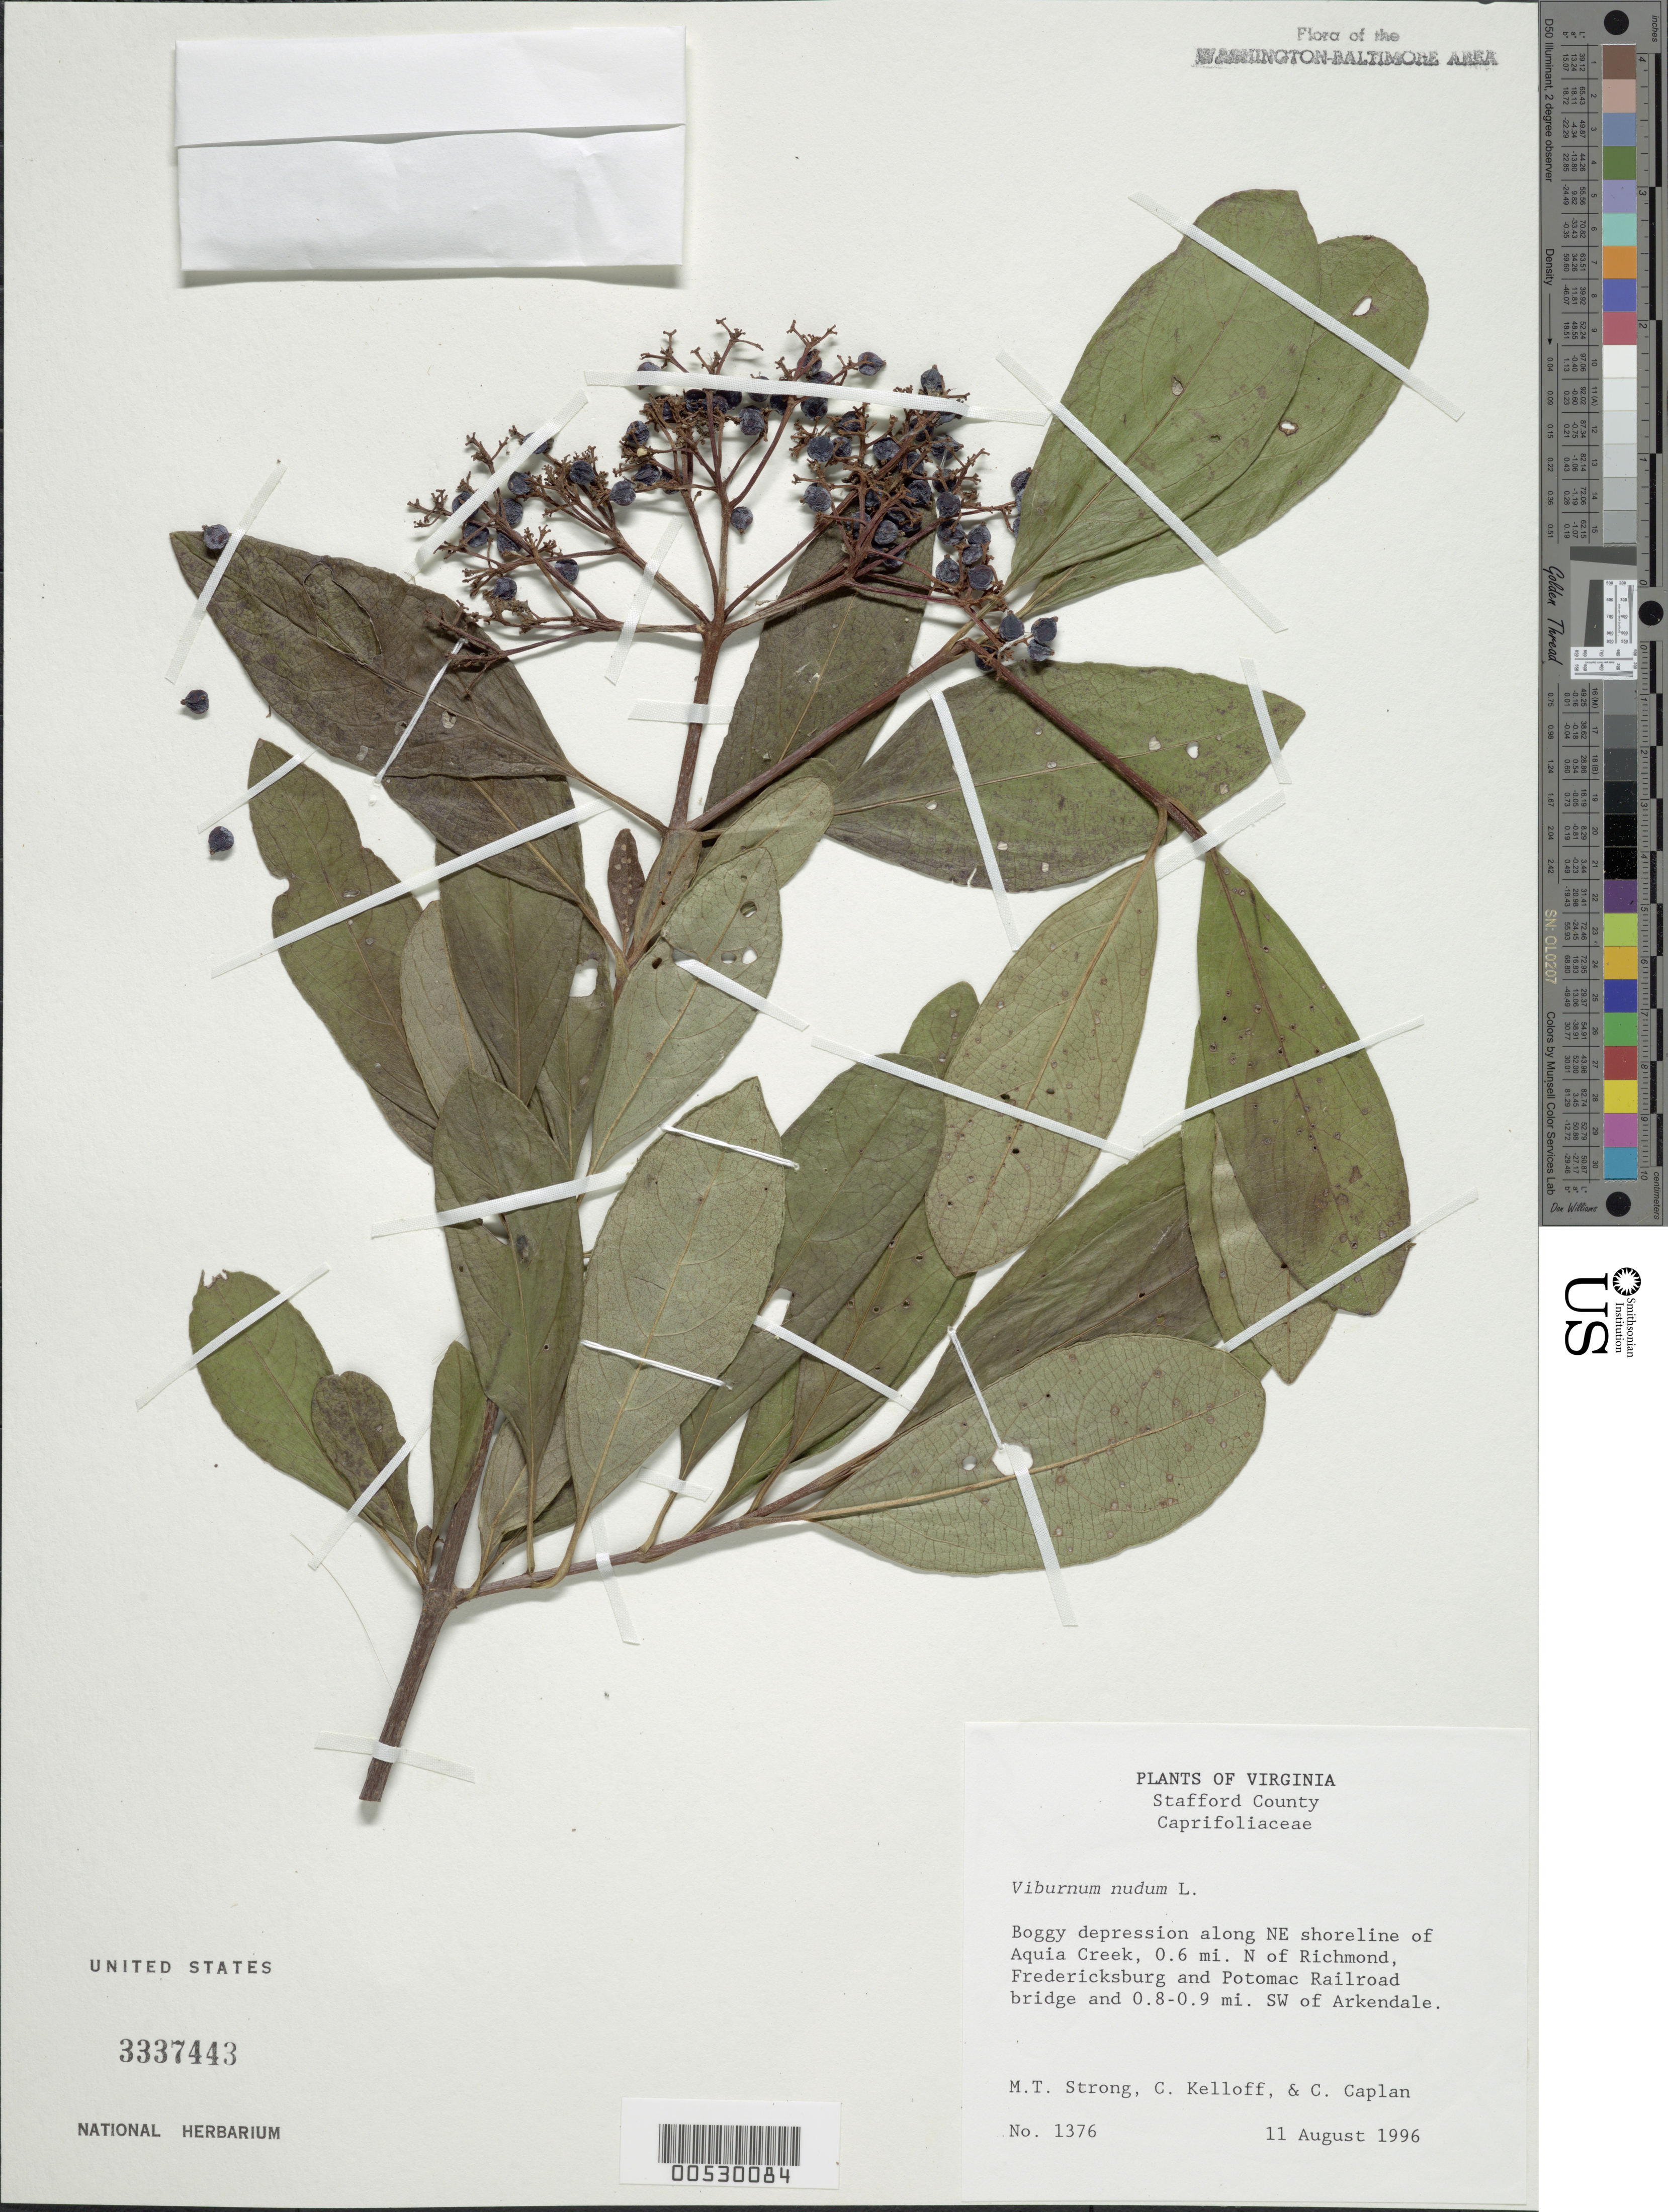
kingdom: Plantae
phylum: Tracheophyta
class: Magnoliopsida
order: Dipsacales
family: Viburnaceae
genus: Viburnum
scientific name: Viburnum nudum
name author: L.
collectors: M. T. Strong, C. L. Kelloff & C. Caplan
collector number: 1376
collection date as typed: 11 Aug 1996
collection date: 1996-08-11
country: United States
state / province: Virginia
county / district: Stafford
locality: NE shoreline of Aquia Creek, N of Richmond, Frederickburg and Potomac Railroad Bridge, SW of Arkendale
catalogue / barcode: US 3337443